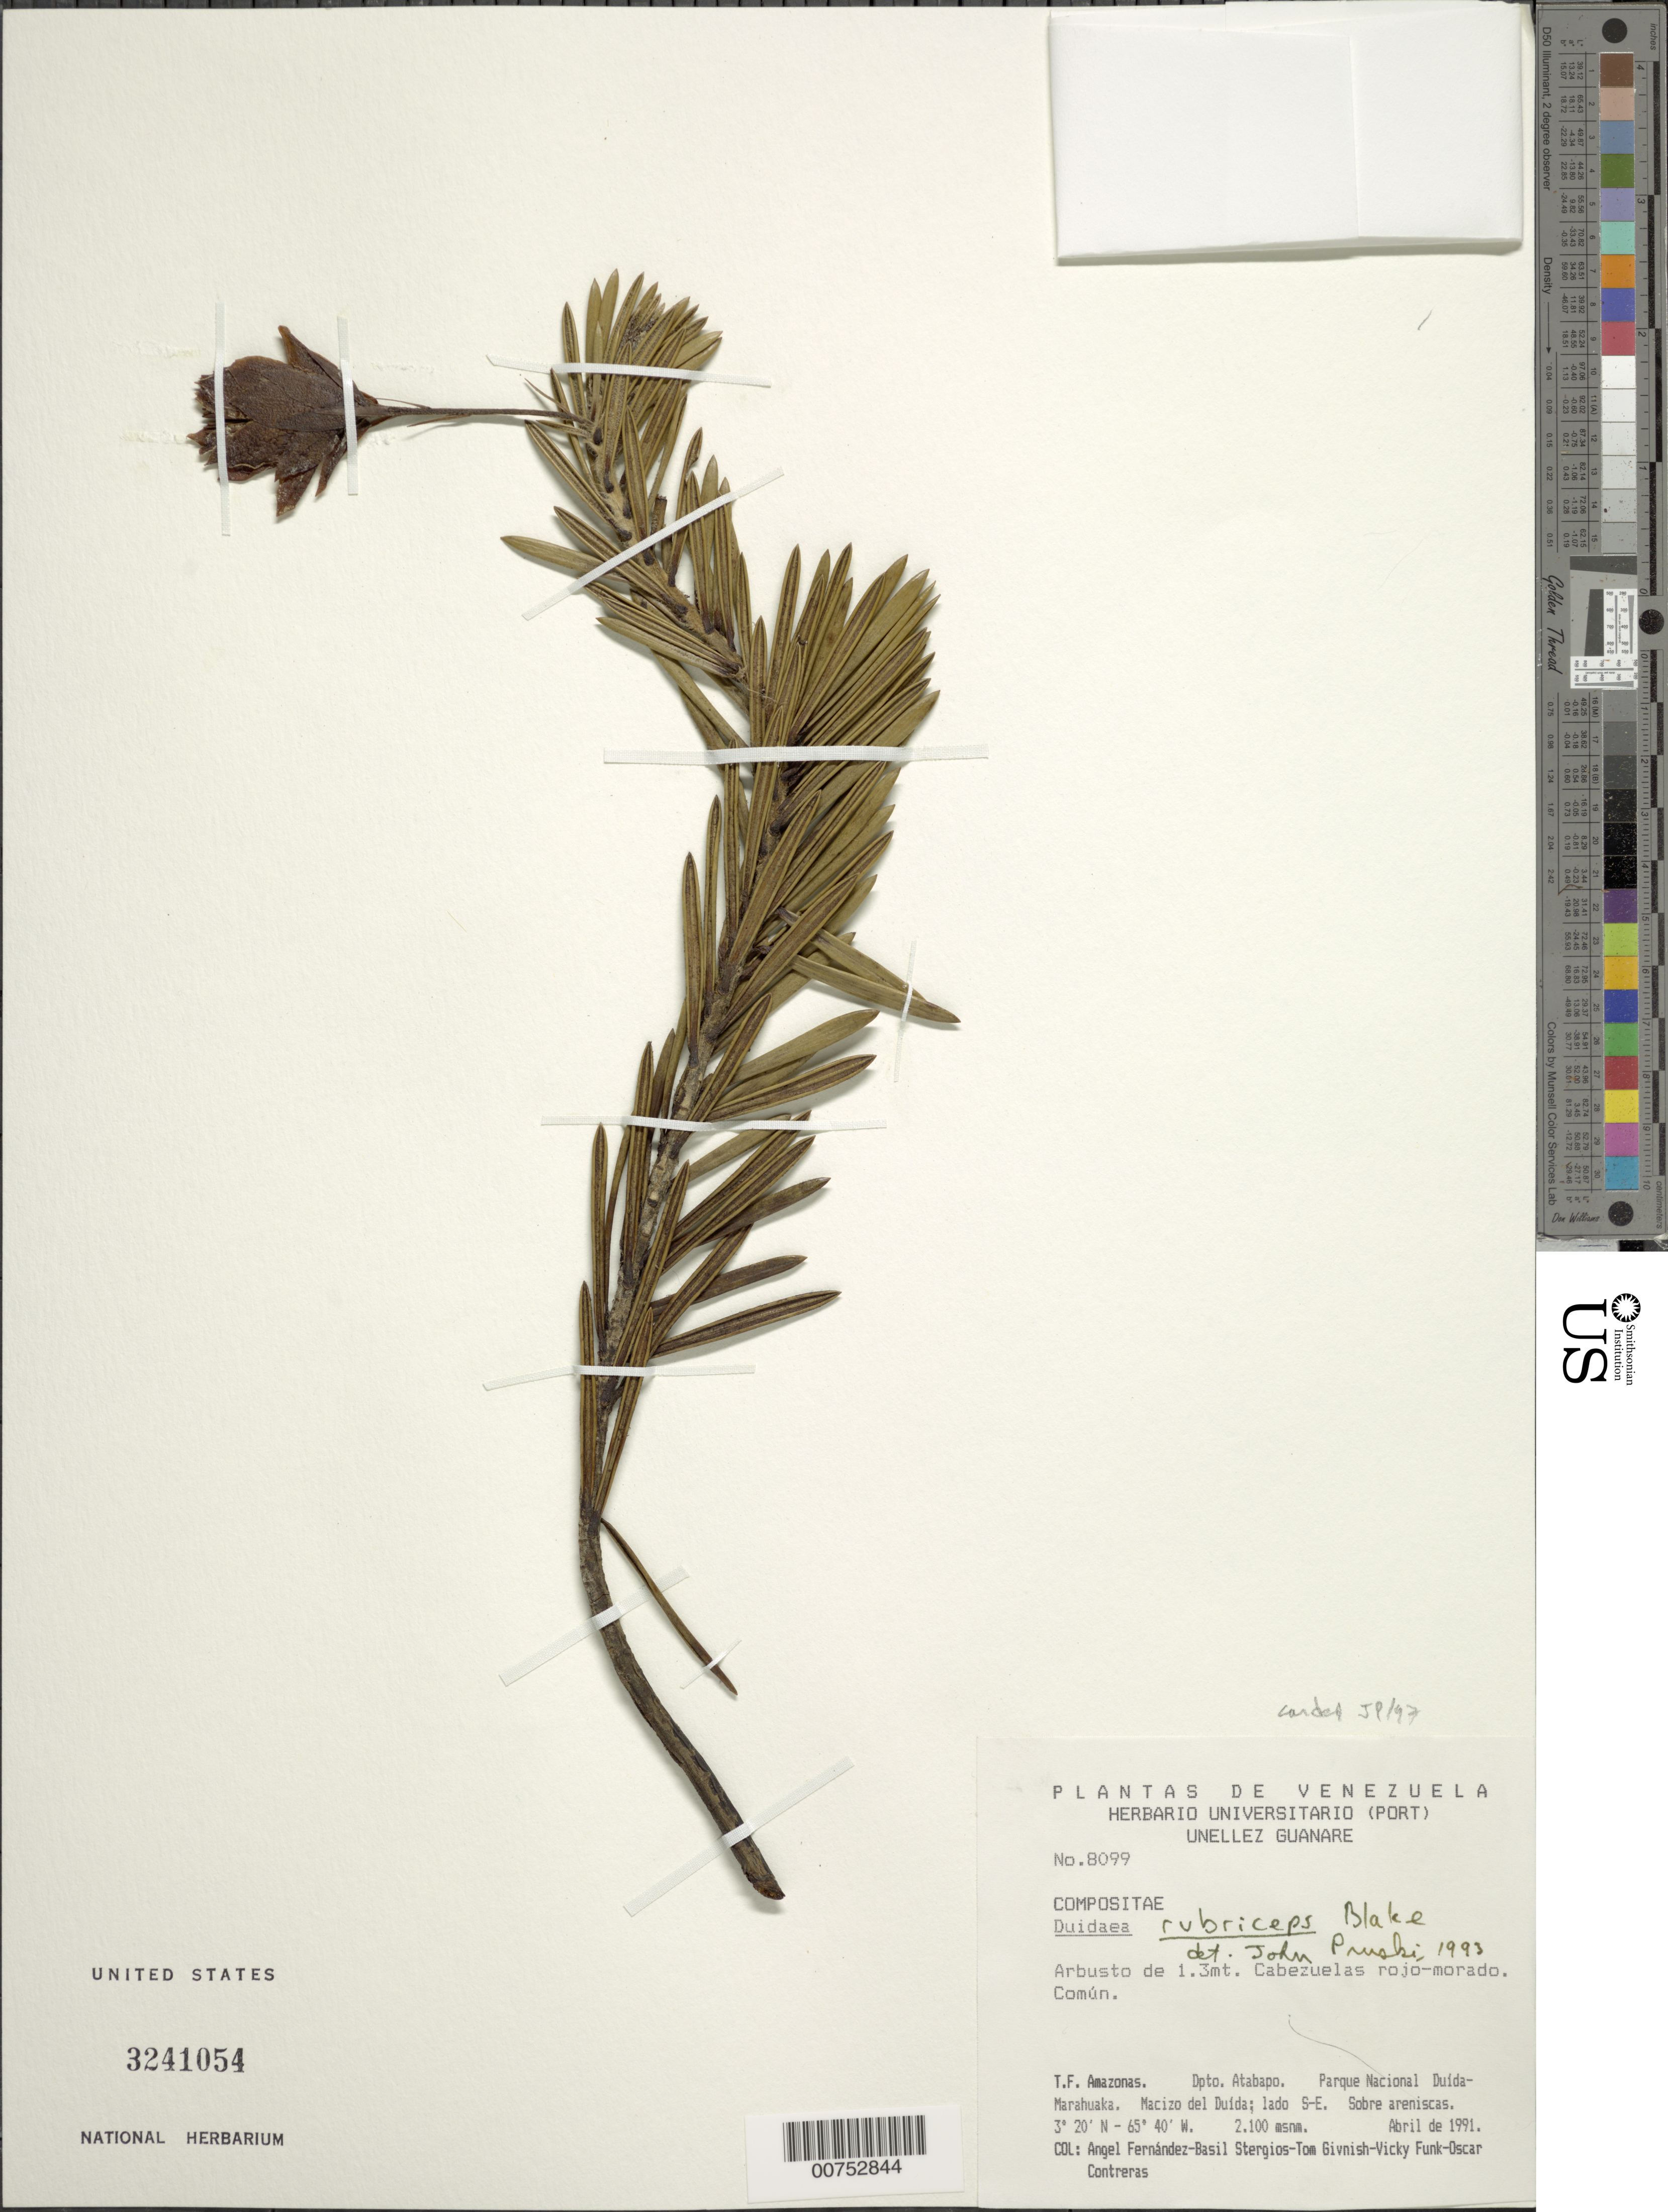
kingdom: Plantae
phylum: Tracheophyta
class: Magnoliopsida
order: Asterales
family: Asteraceae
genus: Duidaea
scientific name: Duidaea rubriceps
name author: S.F. Blake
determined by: Pruski, J. F.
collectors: A. Fernández, B. G. Stergios, T. J. Givnish, V. Funk & O. Contreras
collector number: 8099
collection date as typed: Apr-91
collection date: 1991-04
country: Venezuela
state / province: Amazonas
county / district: Atabapo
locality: Parque Nacional Duída-Marahuaka, Macizo del Duída, Cerro Marahuaka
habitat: Sandstone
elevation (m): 2100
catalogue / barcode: US 3241054